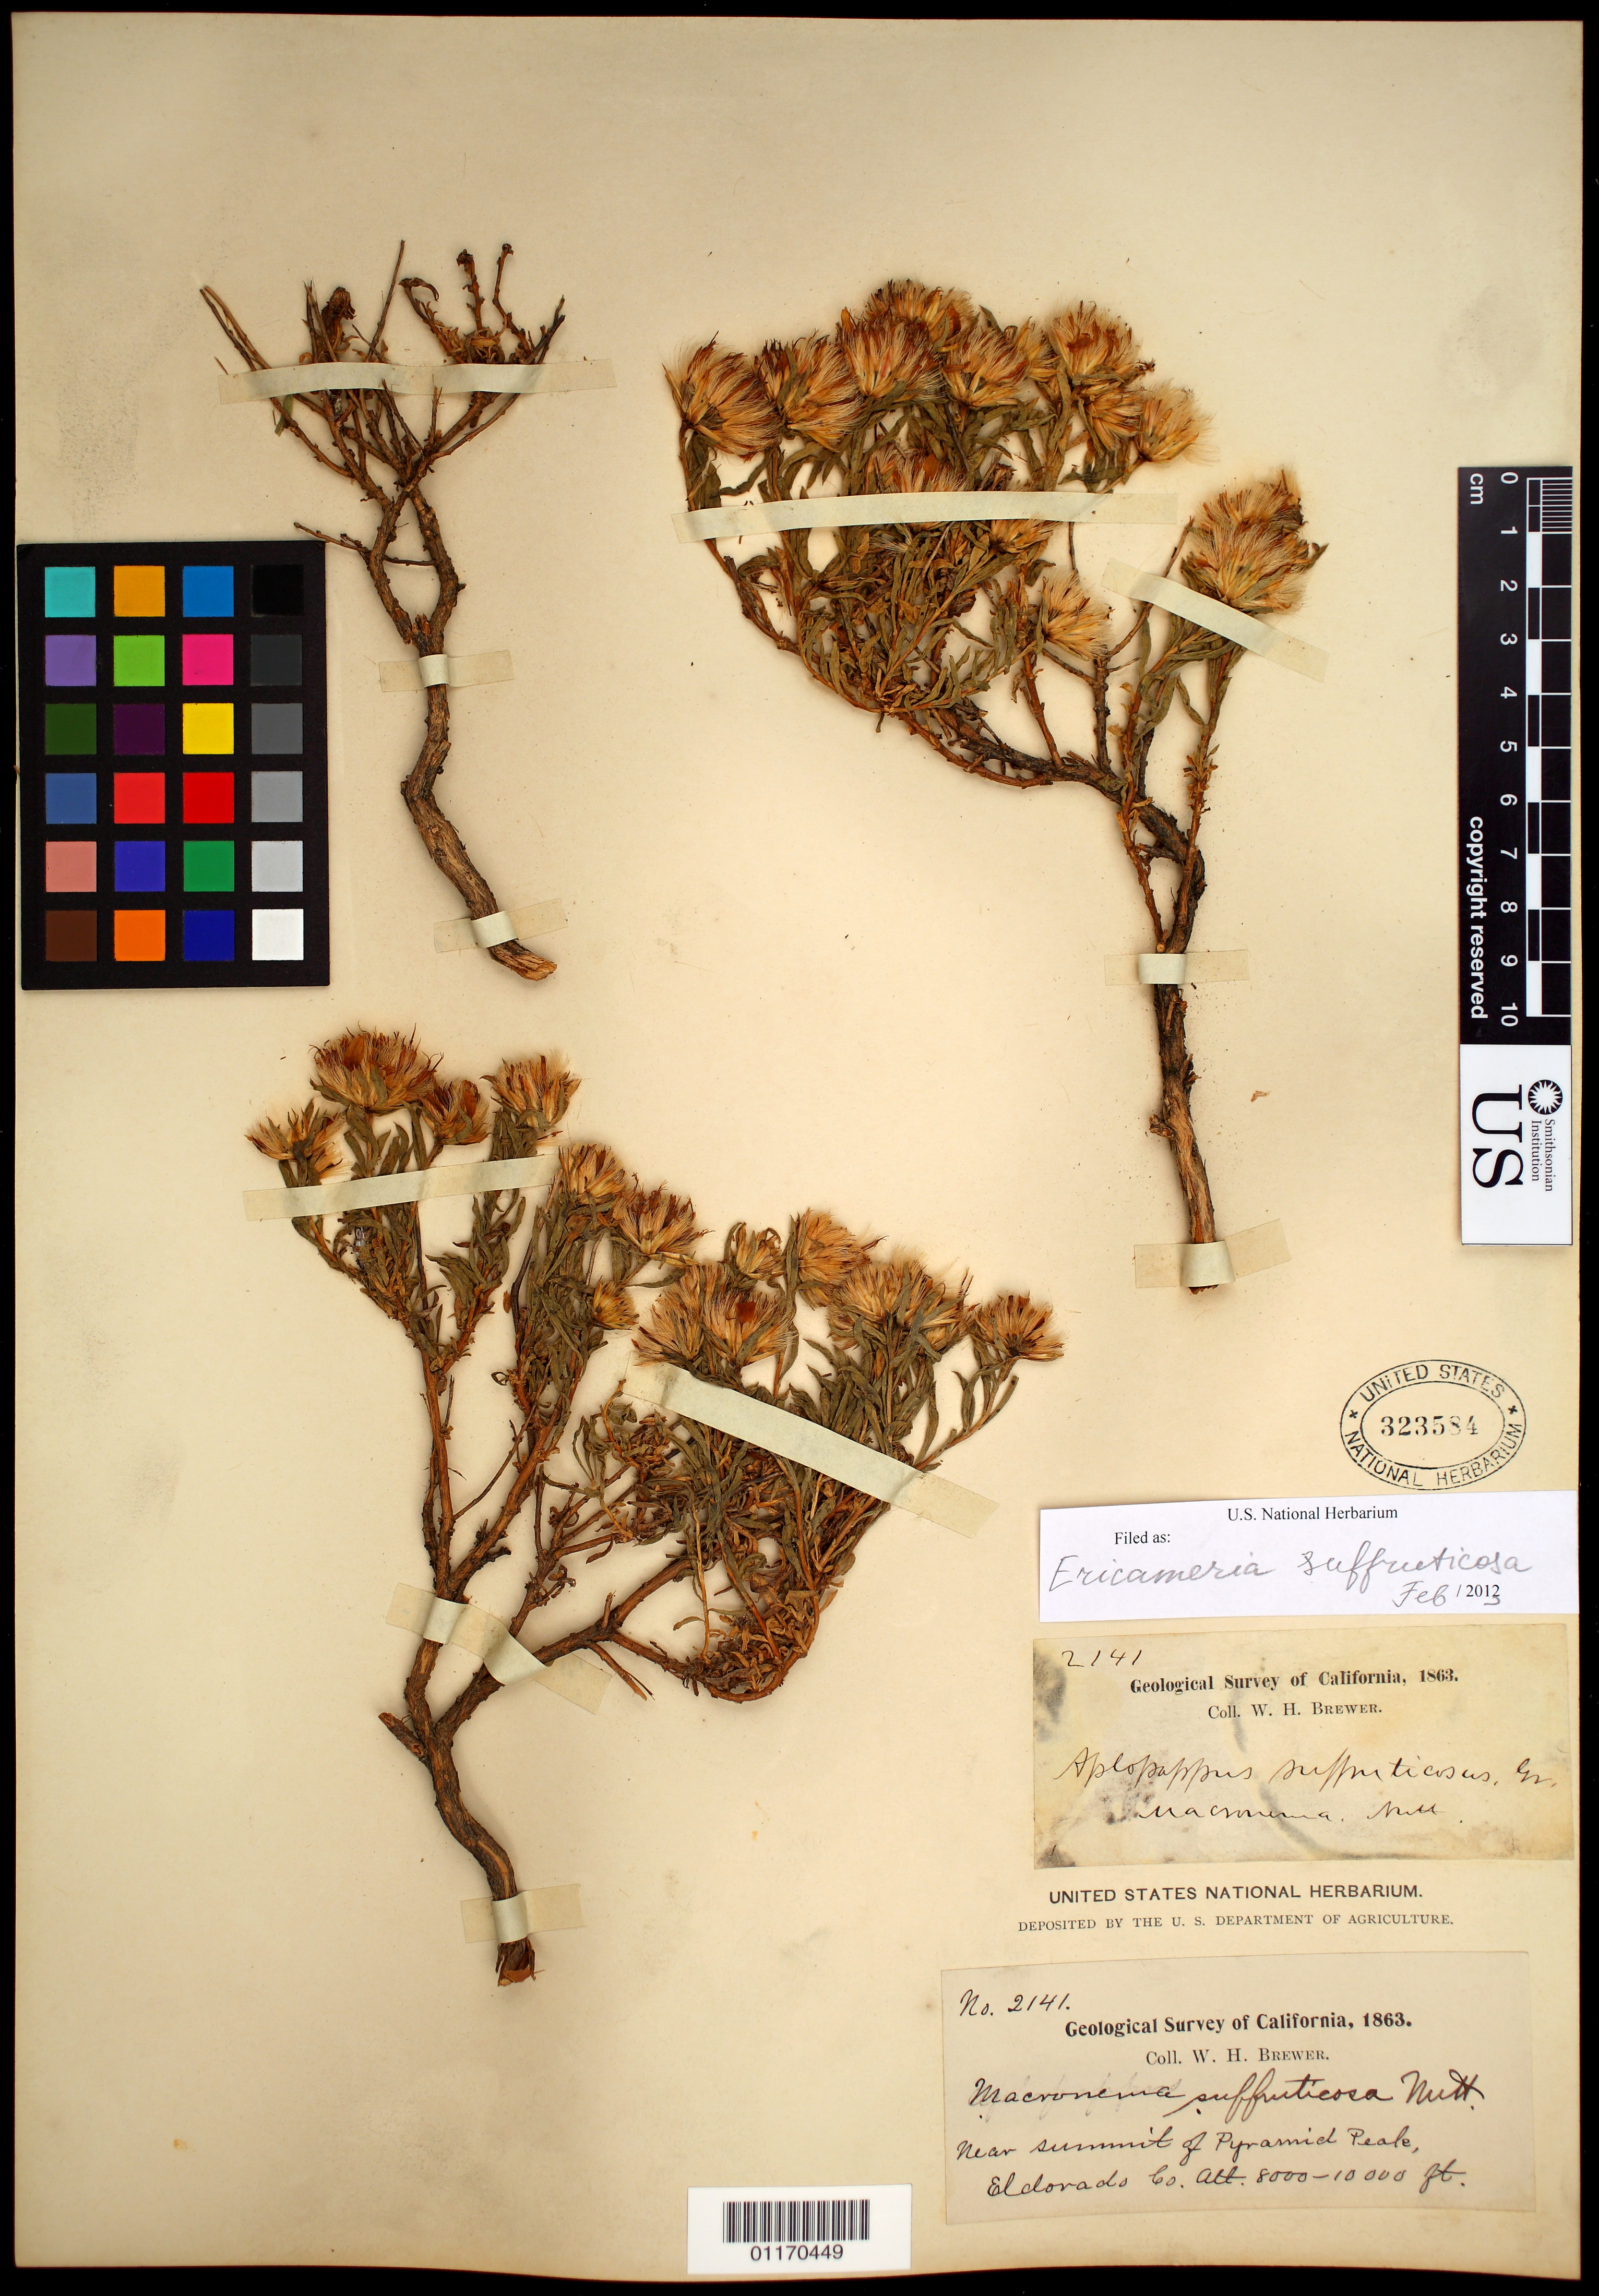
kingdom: Plantae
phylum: Tracheophyta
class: Magnoliopsida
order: Asterales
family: Asteraceae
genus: Ericameria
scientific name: Ericameria suffruticosa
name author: (Nutt.) G.L. Nesom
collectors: W. H. Brewer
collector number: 2141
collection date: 1863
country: United States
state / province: California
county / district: El Dorado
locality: near summit of Pyramid Peak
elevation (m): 2438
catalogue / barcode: US 323584